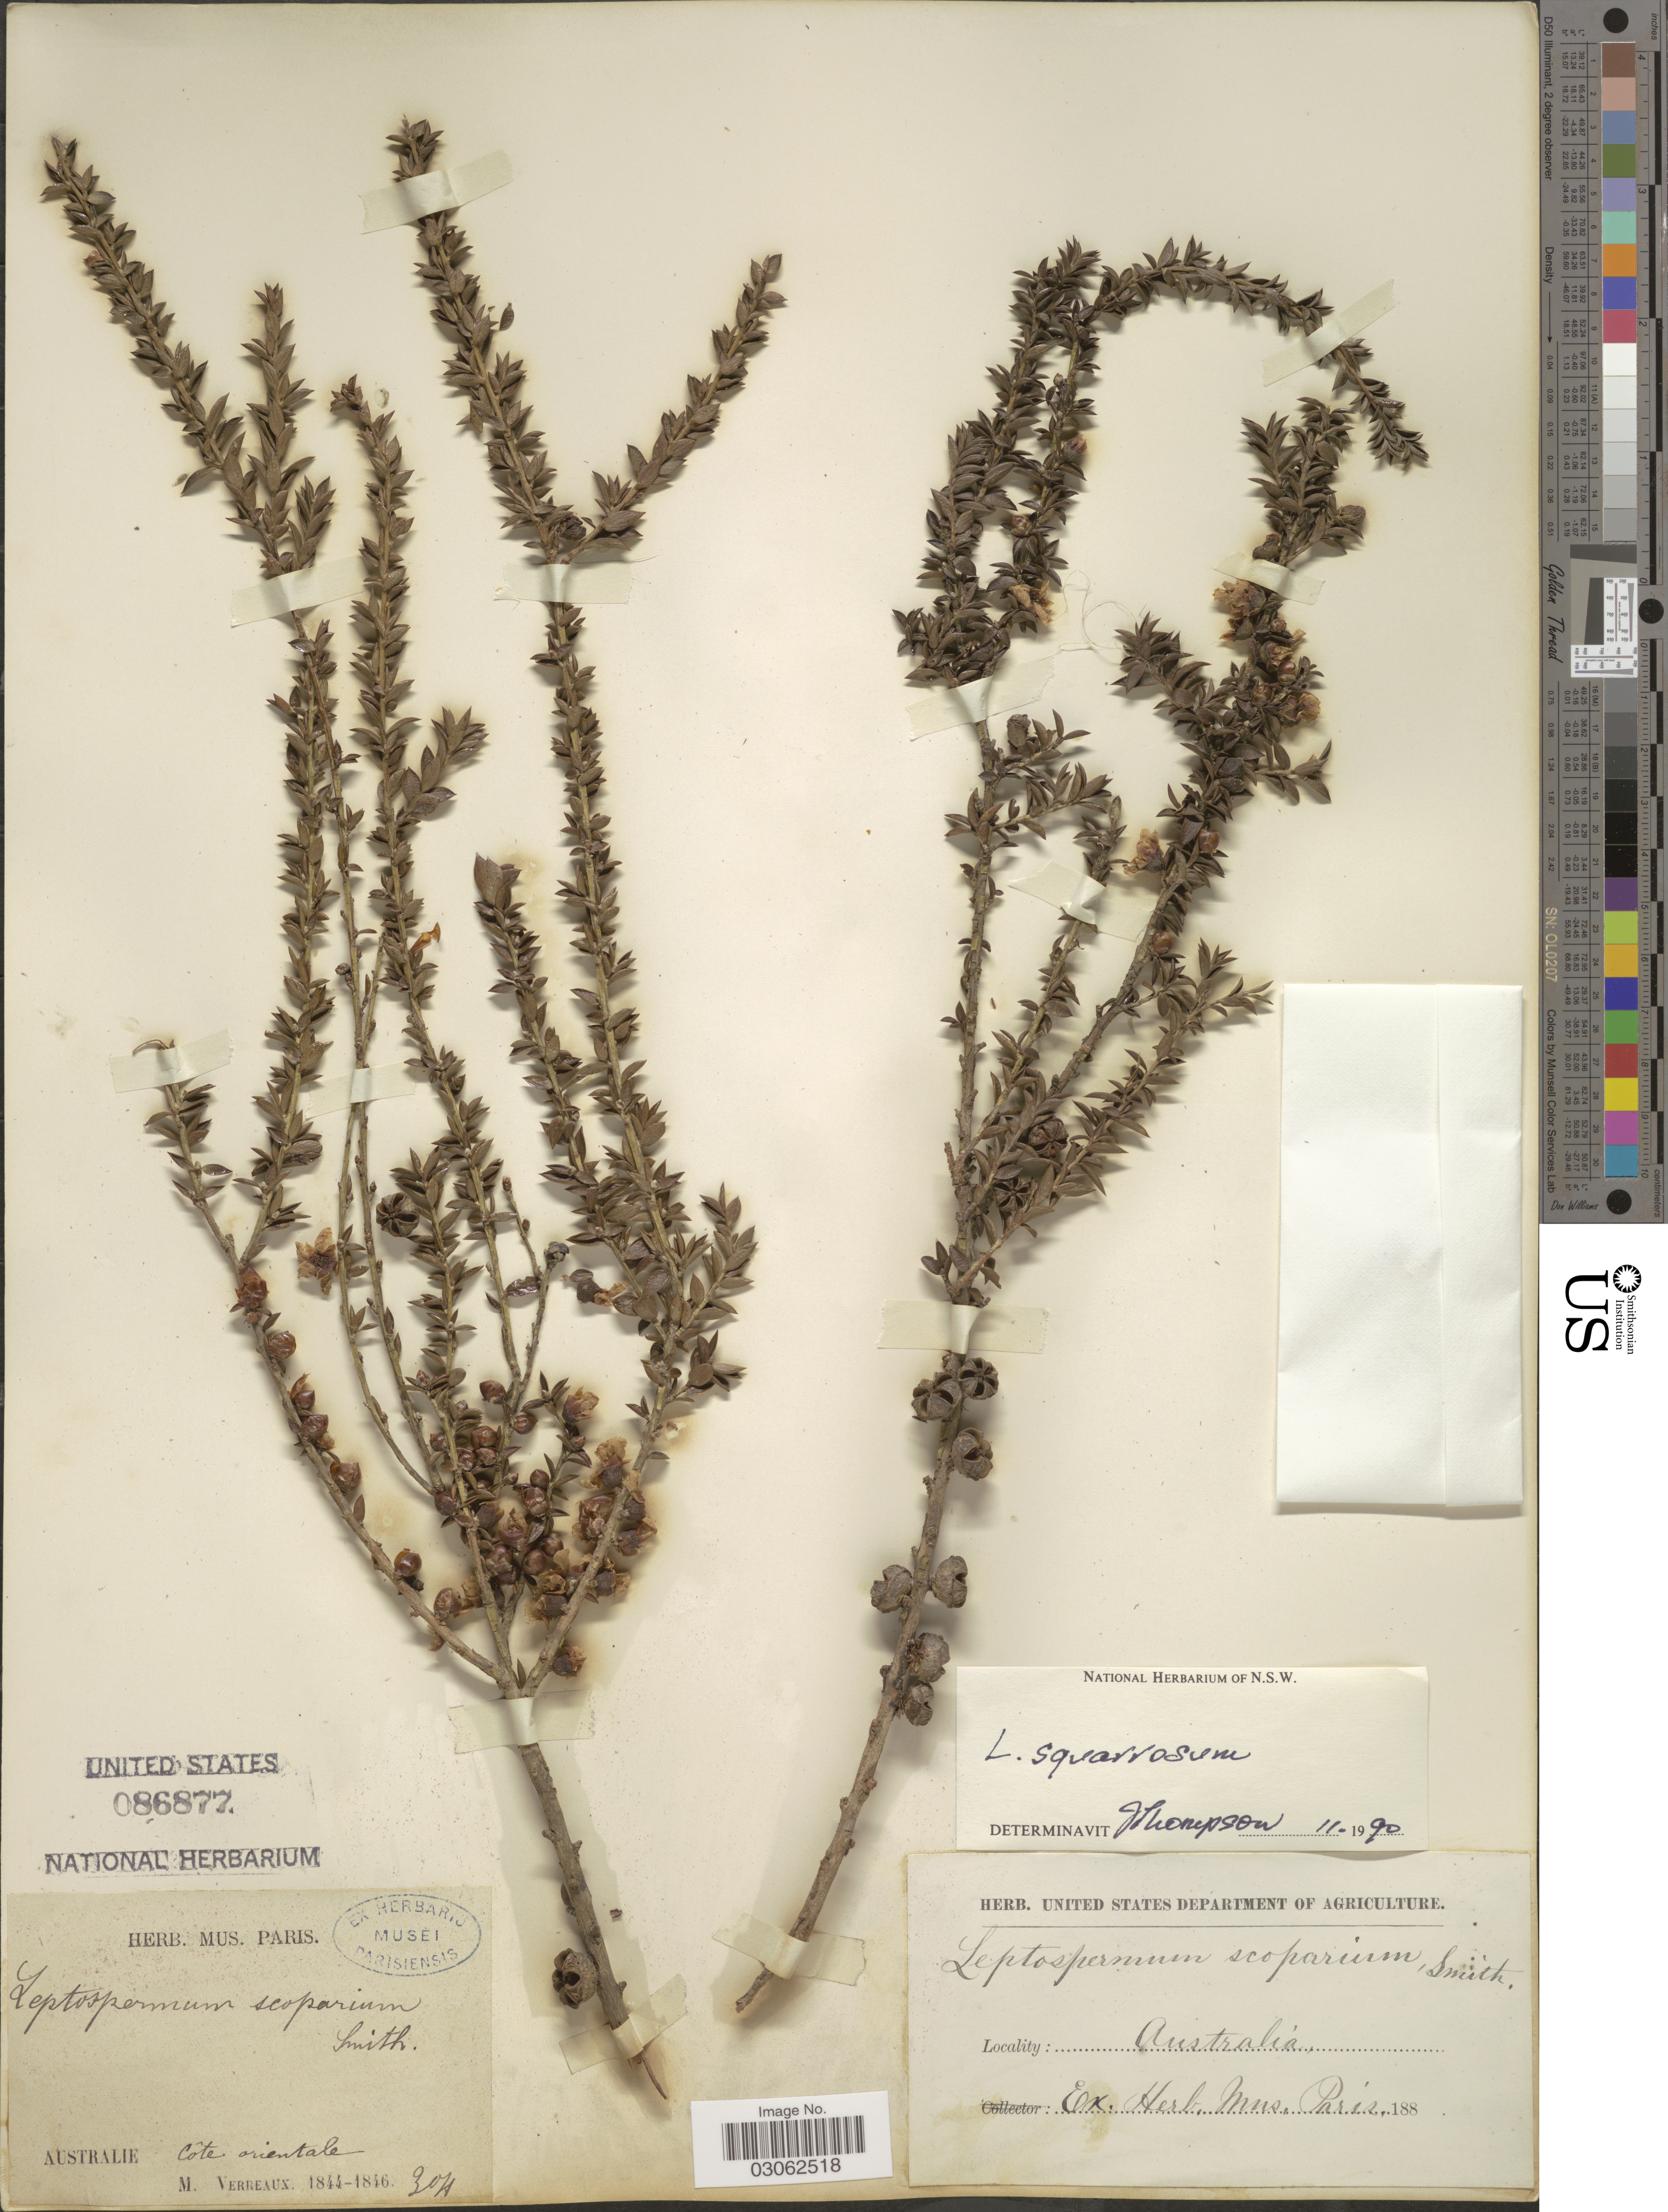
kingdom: Plantae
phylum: Tracheophyta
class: Magnoliopsida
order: Myrtales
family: Myrtaceae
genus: Leptospermum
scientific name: Leptospermum squarrosum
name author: Gaertn.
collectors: M. Verreaux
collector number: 304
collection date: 1844/1846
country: Australia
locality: Australie. Côte orientale.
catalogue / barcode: US 86877